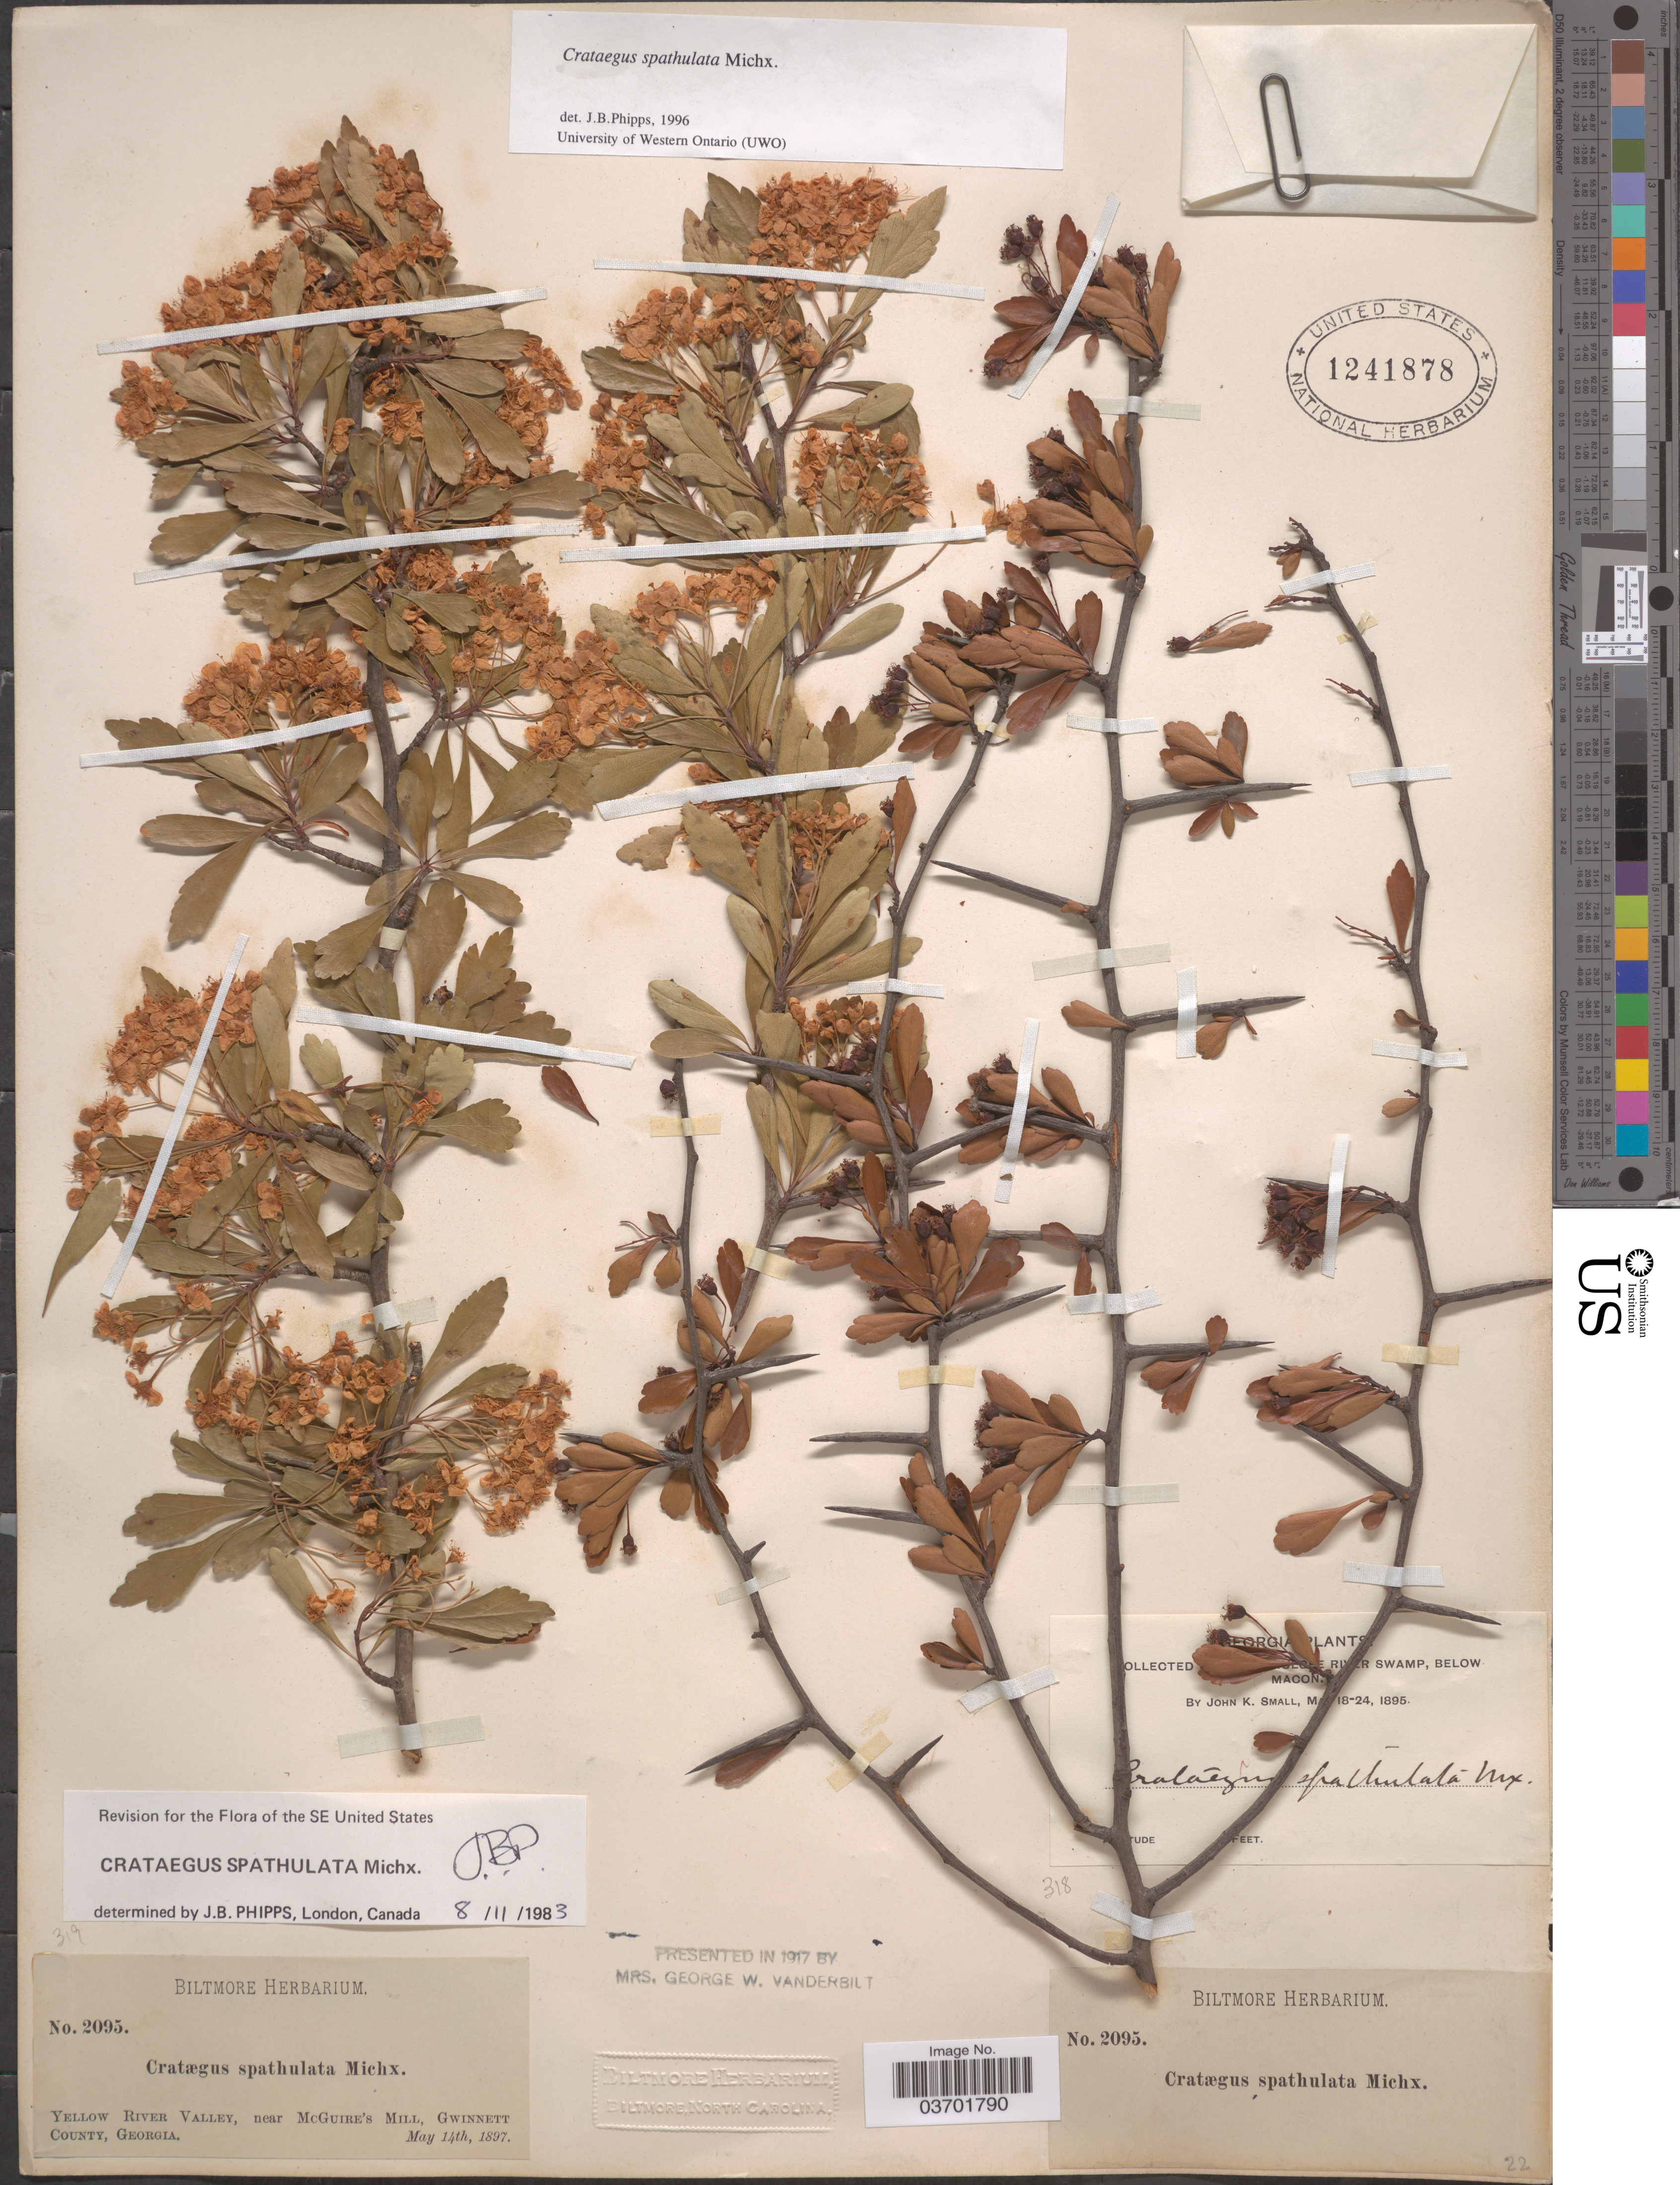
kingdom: Plantae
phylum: Tracheophyta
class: Magnoliopsida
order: Rosales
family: Rosaceae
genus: Crataegus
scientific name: Crataegus spathulata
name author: Michx.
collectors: ex herb. Biltmore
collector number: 2095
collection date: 1897-05-14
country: United States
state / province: Georgia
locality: Yellow River Valley, near McGuire's Mill, Gwinnett County.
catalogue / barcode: US 1241878